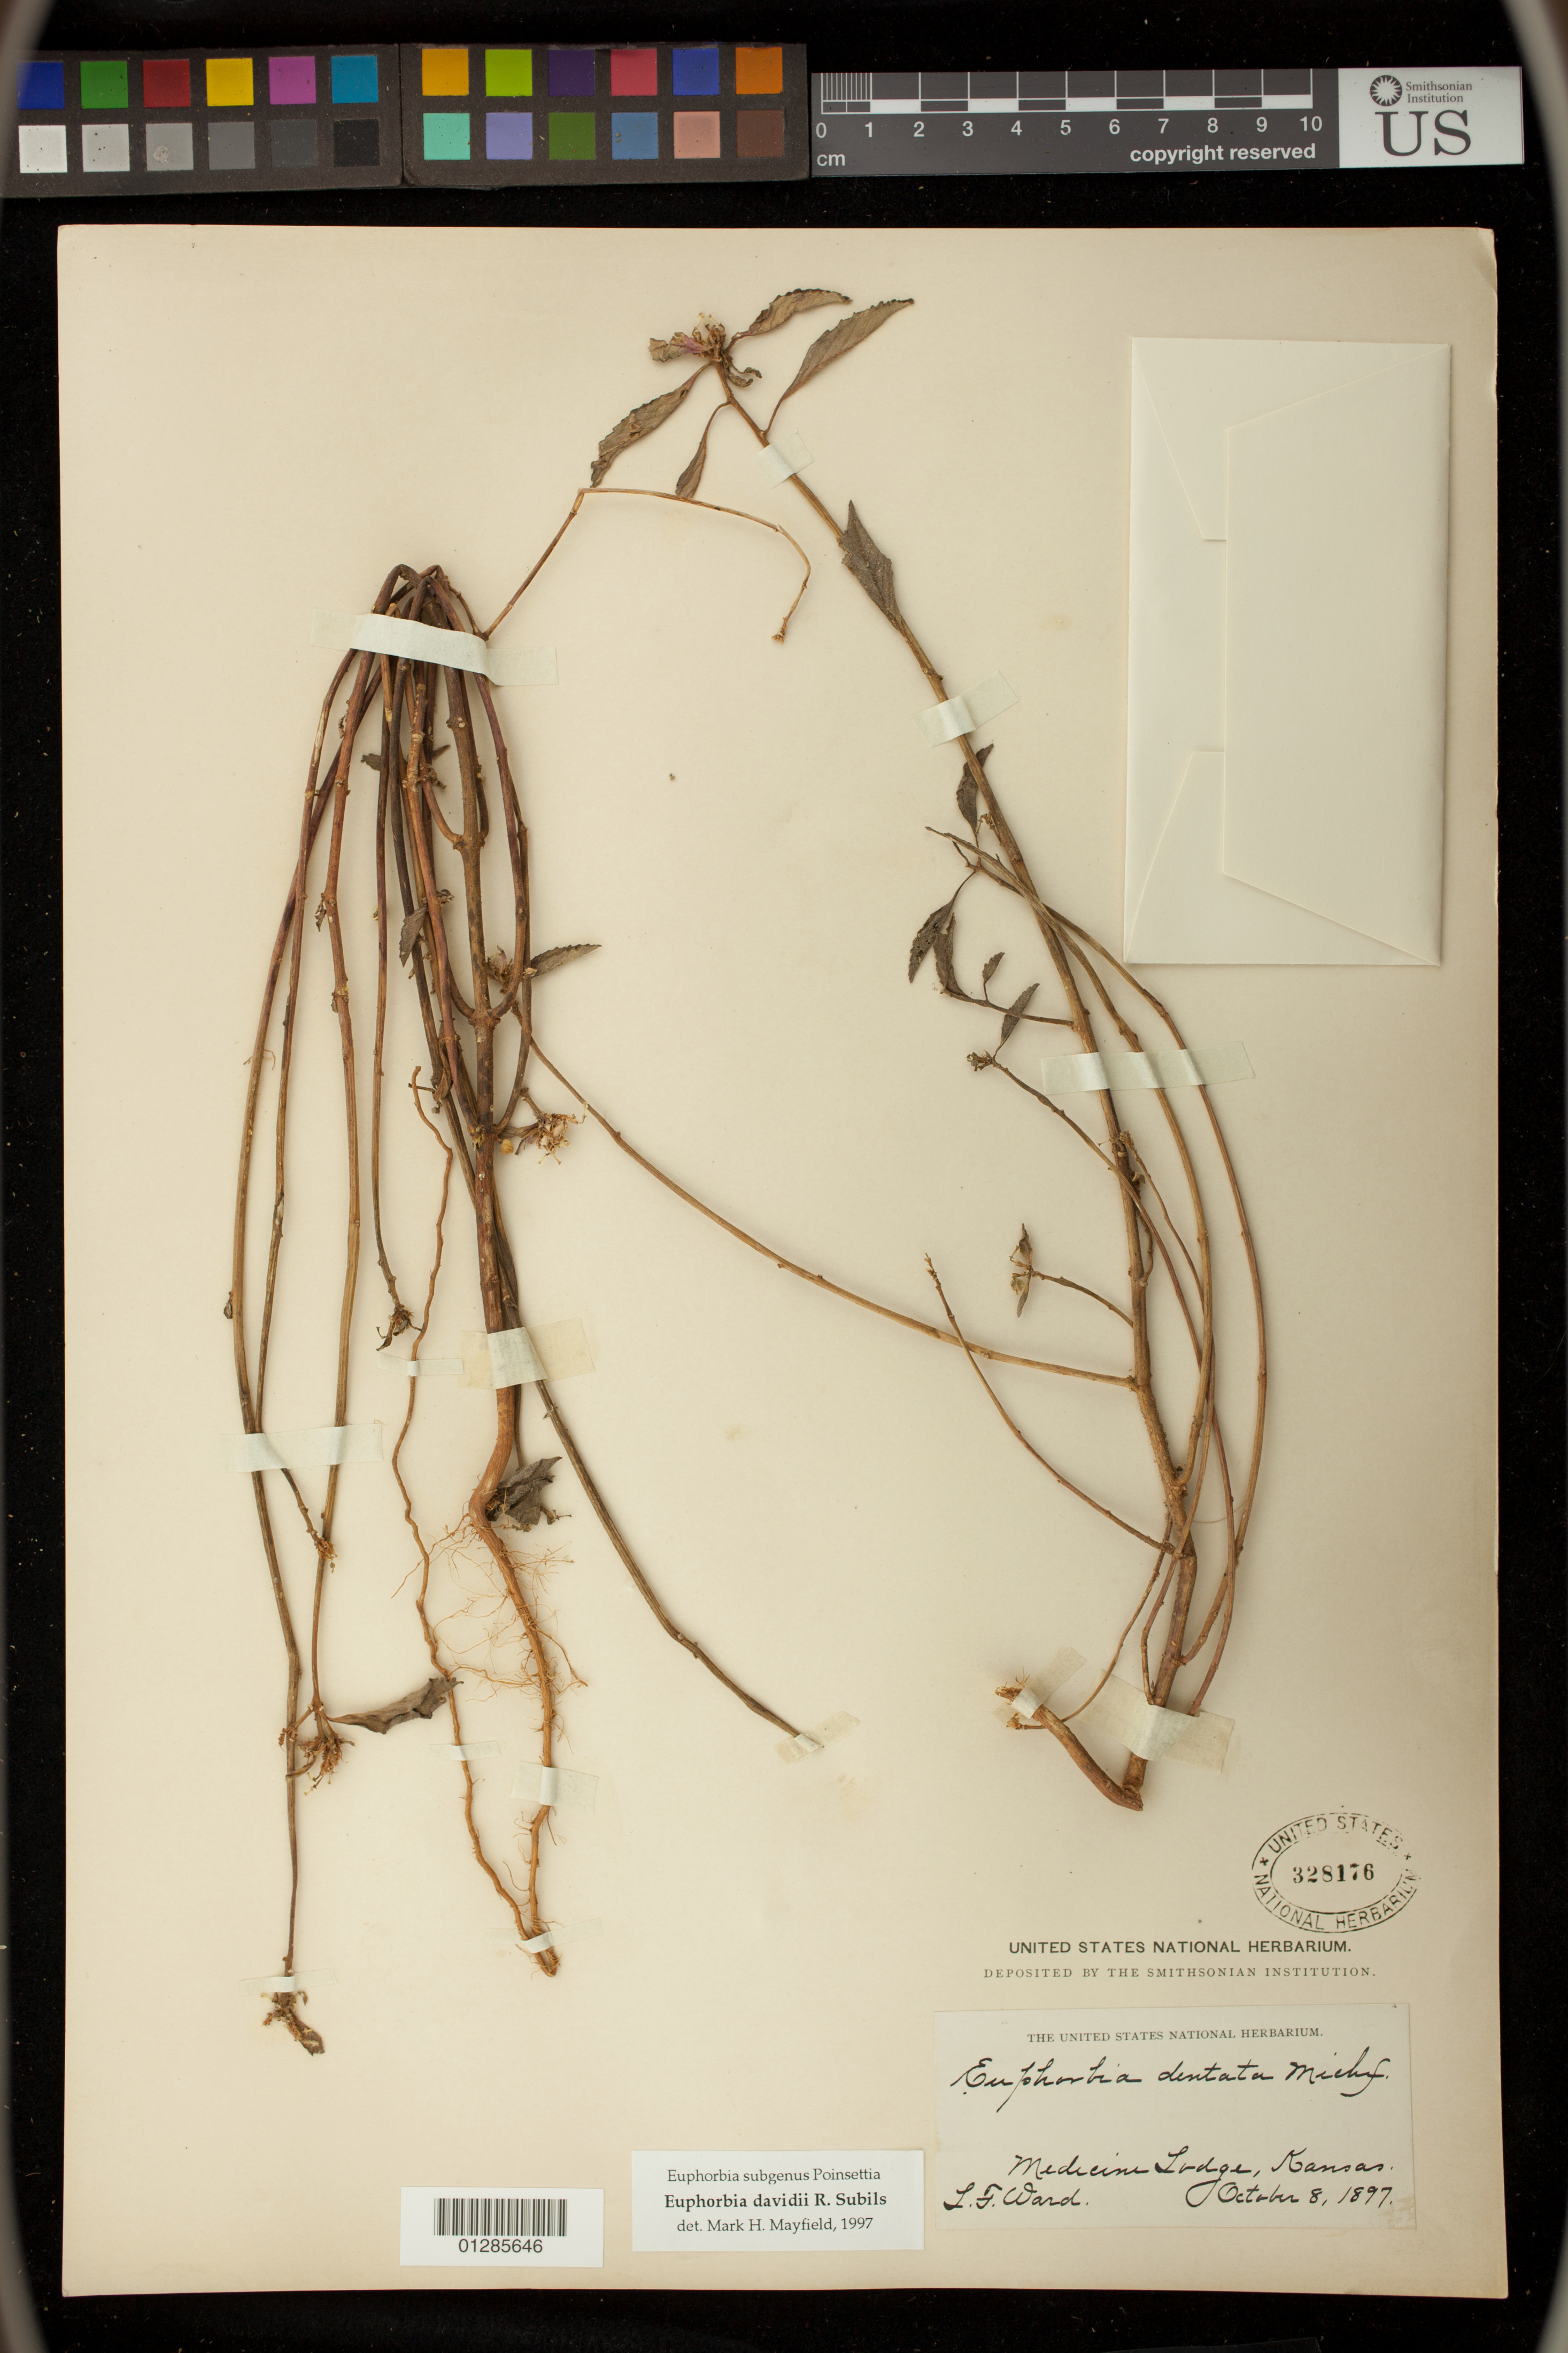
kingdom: Plantae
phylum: Tracheophyta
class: Magnoliopsida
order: Malpighiales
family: Euphorbiaceae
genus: Euphorbia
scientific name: Euphorbia davidii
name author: Subils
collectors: L. F. Ward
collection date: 1897-10-08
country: United States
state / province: Kansas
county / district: Barber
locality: Medicine Lodge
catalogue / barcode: US 328176